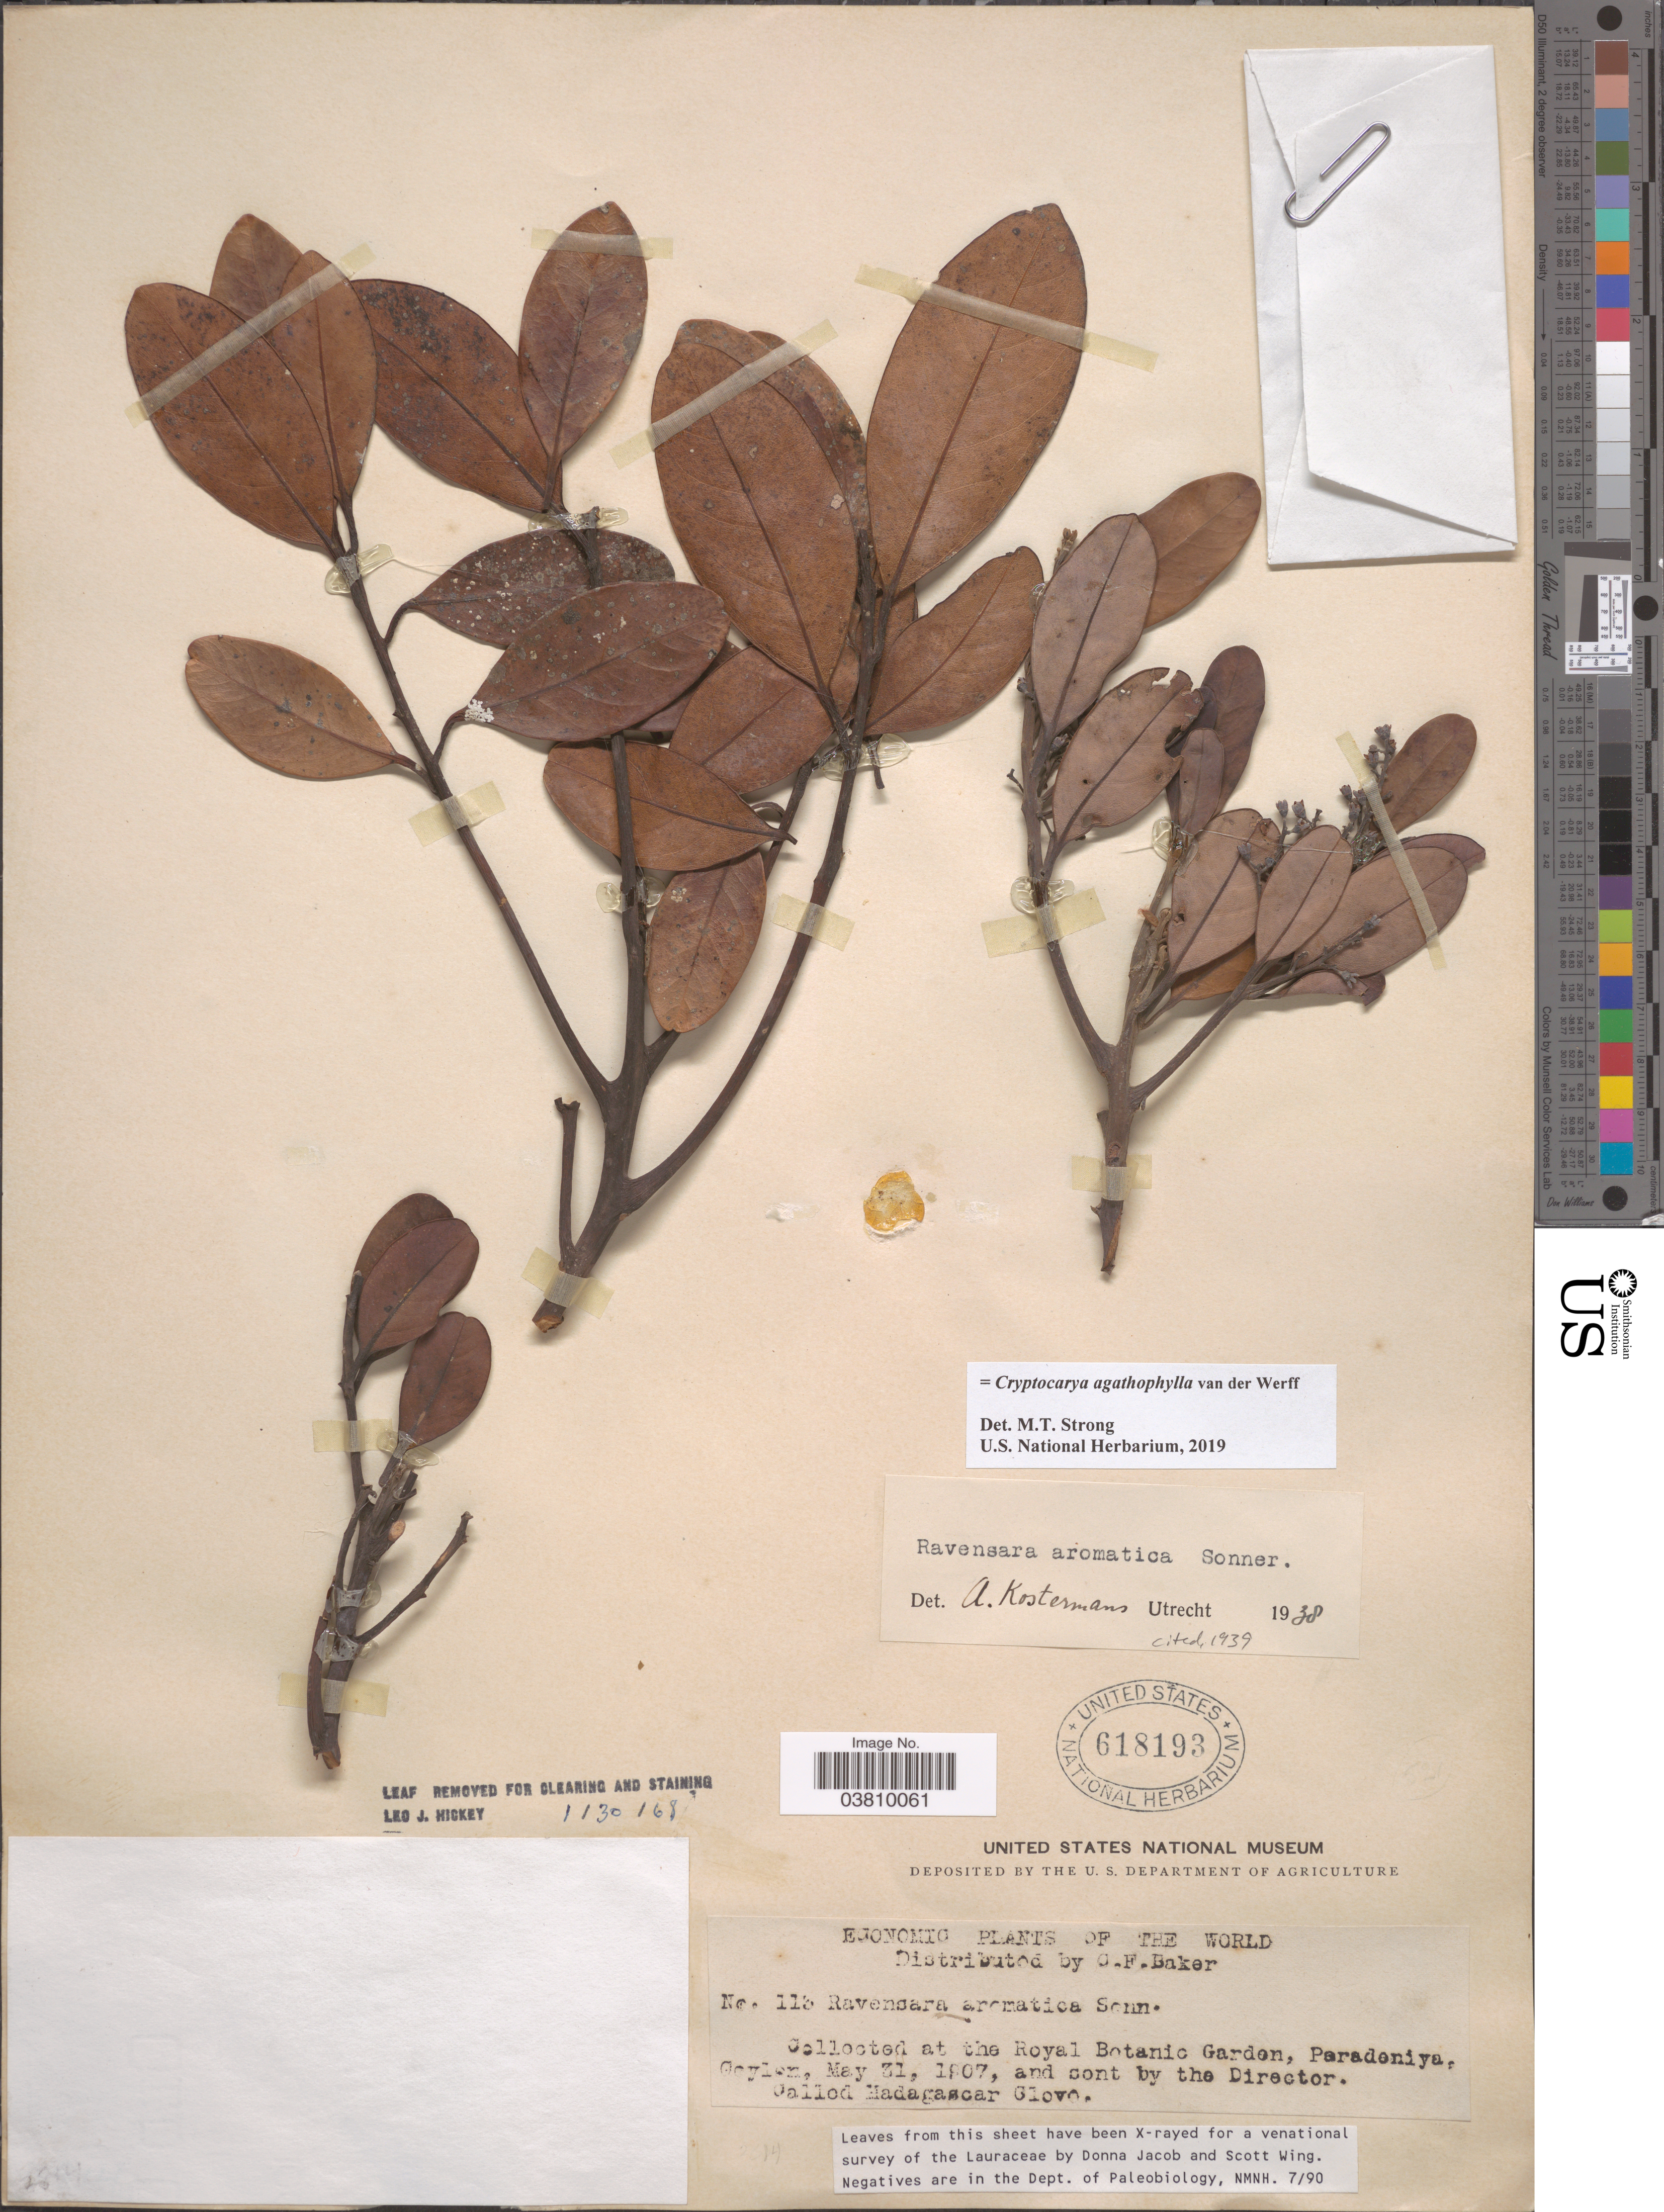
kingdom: Plantae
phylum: Tracheophyta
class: Magnoliopsida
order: Laurales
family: Lauraceae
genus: Cryptocarya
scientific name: Cryptocarya agathophylla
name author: van der Werff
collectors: C. F. Baker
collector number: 113*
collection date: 1907-05-31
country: Sri Lanka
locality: The Royal Botanic Garden, Paradeniya, Ceylon.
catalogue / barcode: US 618193